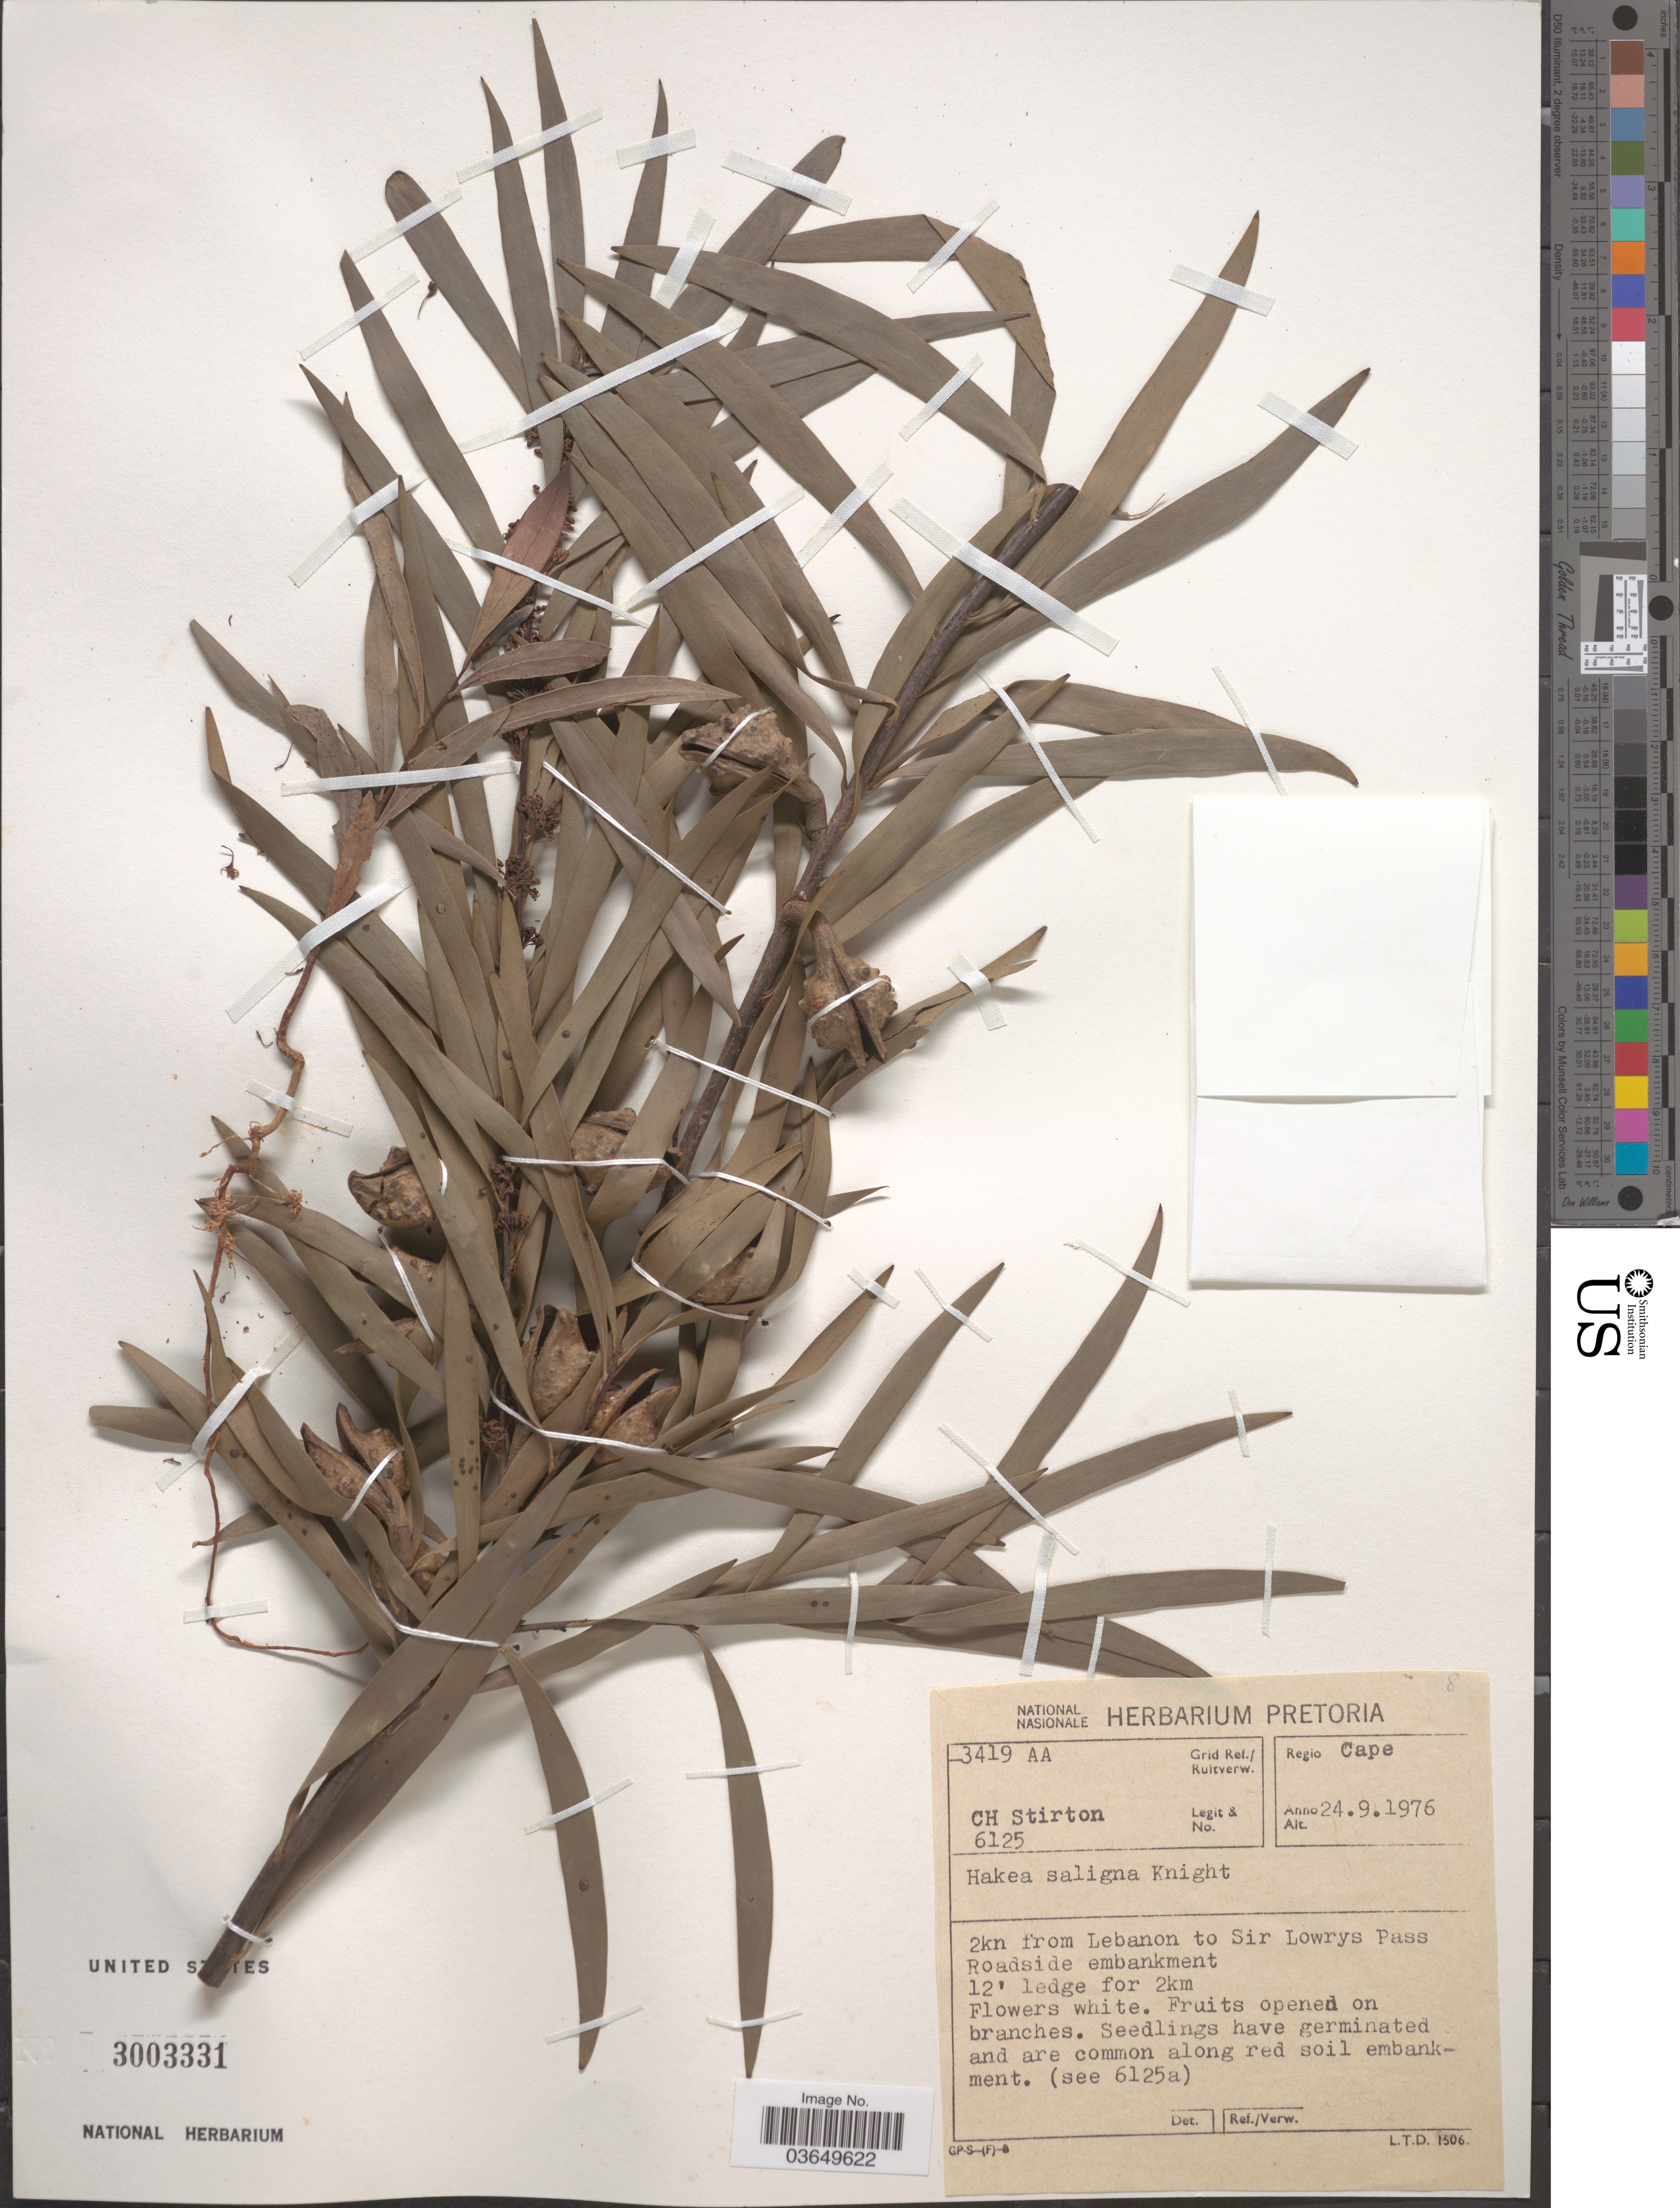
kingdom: Plantae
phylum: Tracheophyta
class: Magnoliopsida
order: Proteales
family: Proteaceae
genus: Hakea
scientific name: Hakea saligna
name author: (Andrews) Knight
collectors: C. H. Stirton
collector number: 6125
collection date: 1976-09-24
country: South Africa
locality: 3419 AA Grid Ref./ Ruitverw. Regio Cape. 2kn from Lebanon to Sir Lowrys Pass Roadside embankment.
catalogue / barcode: US 3003331